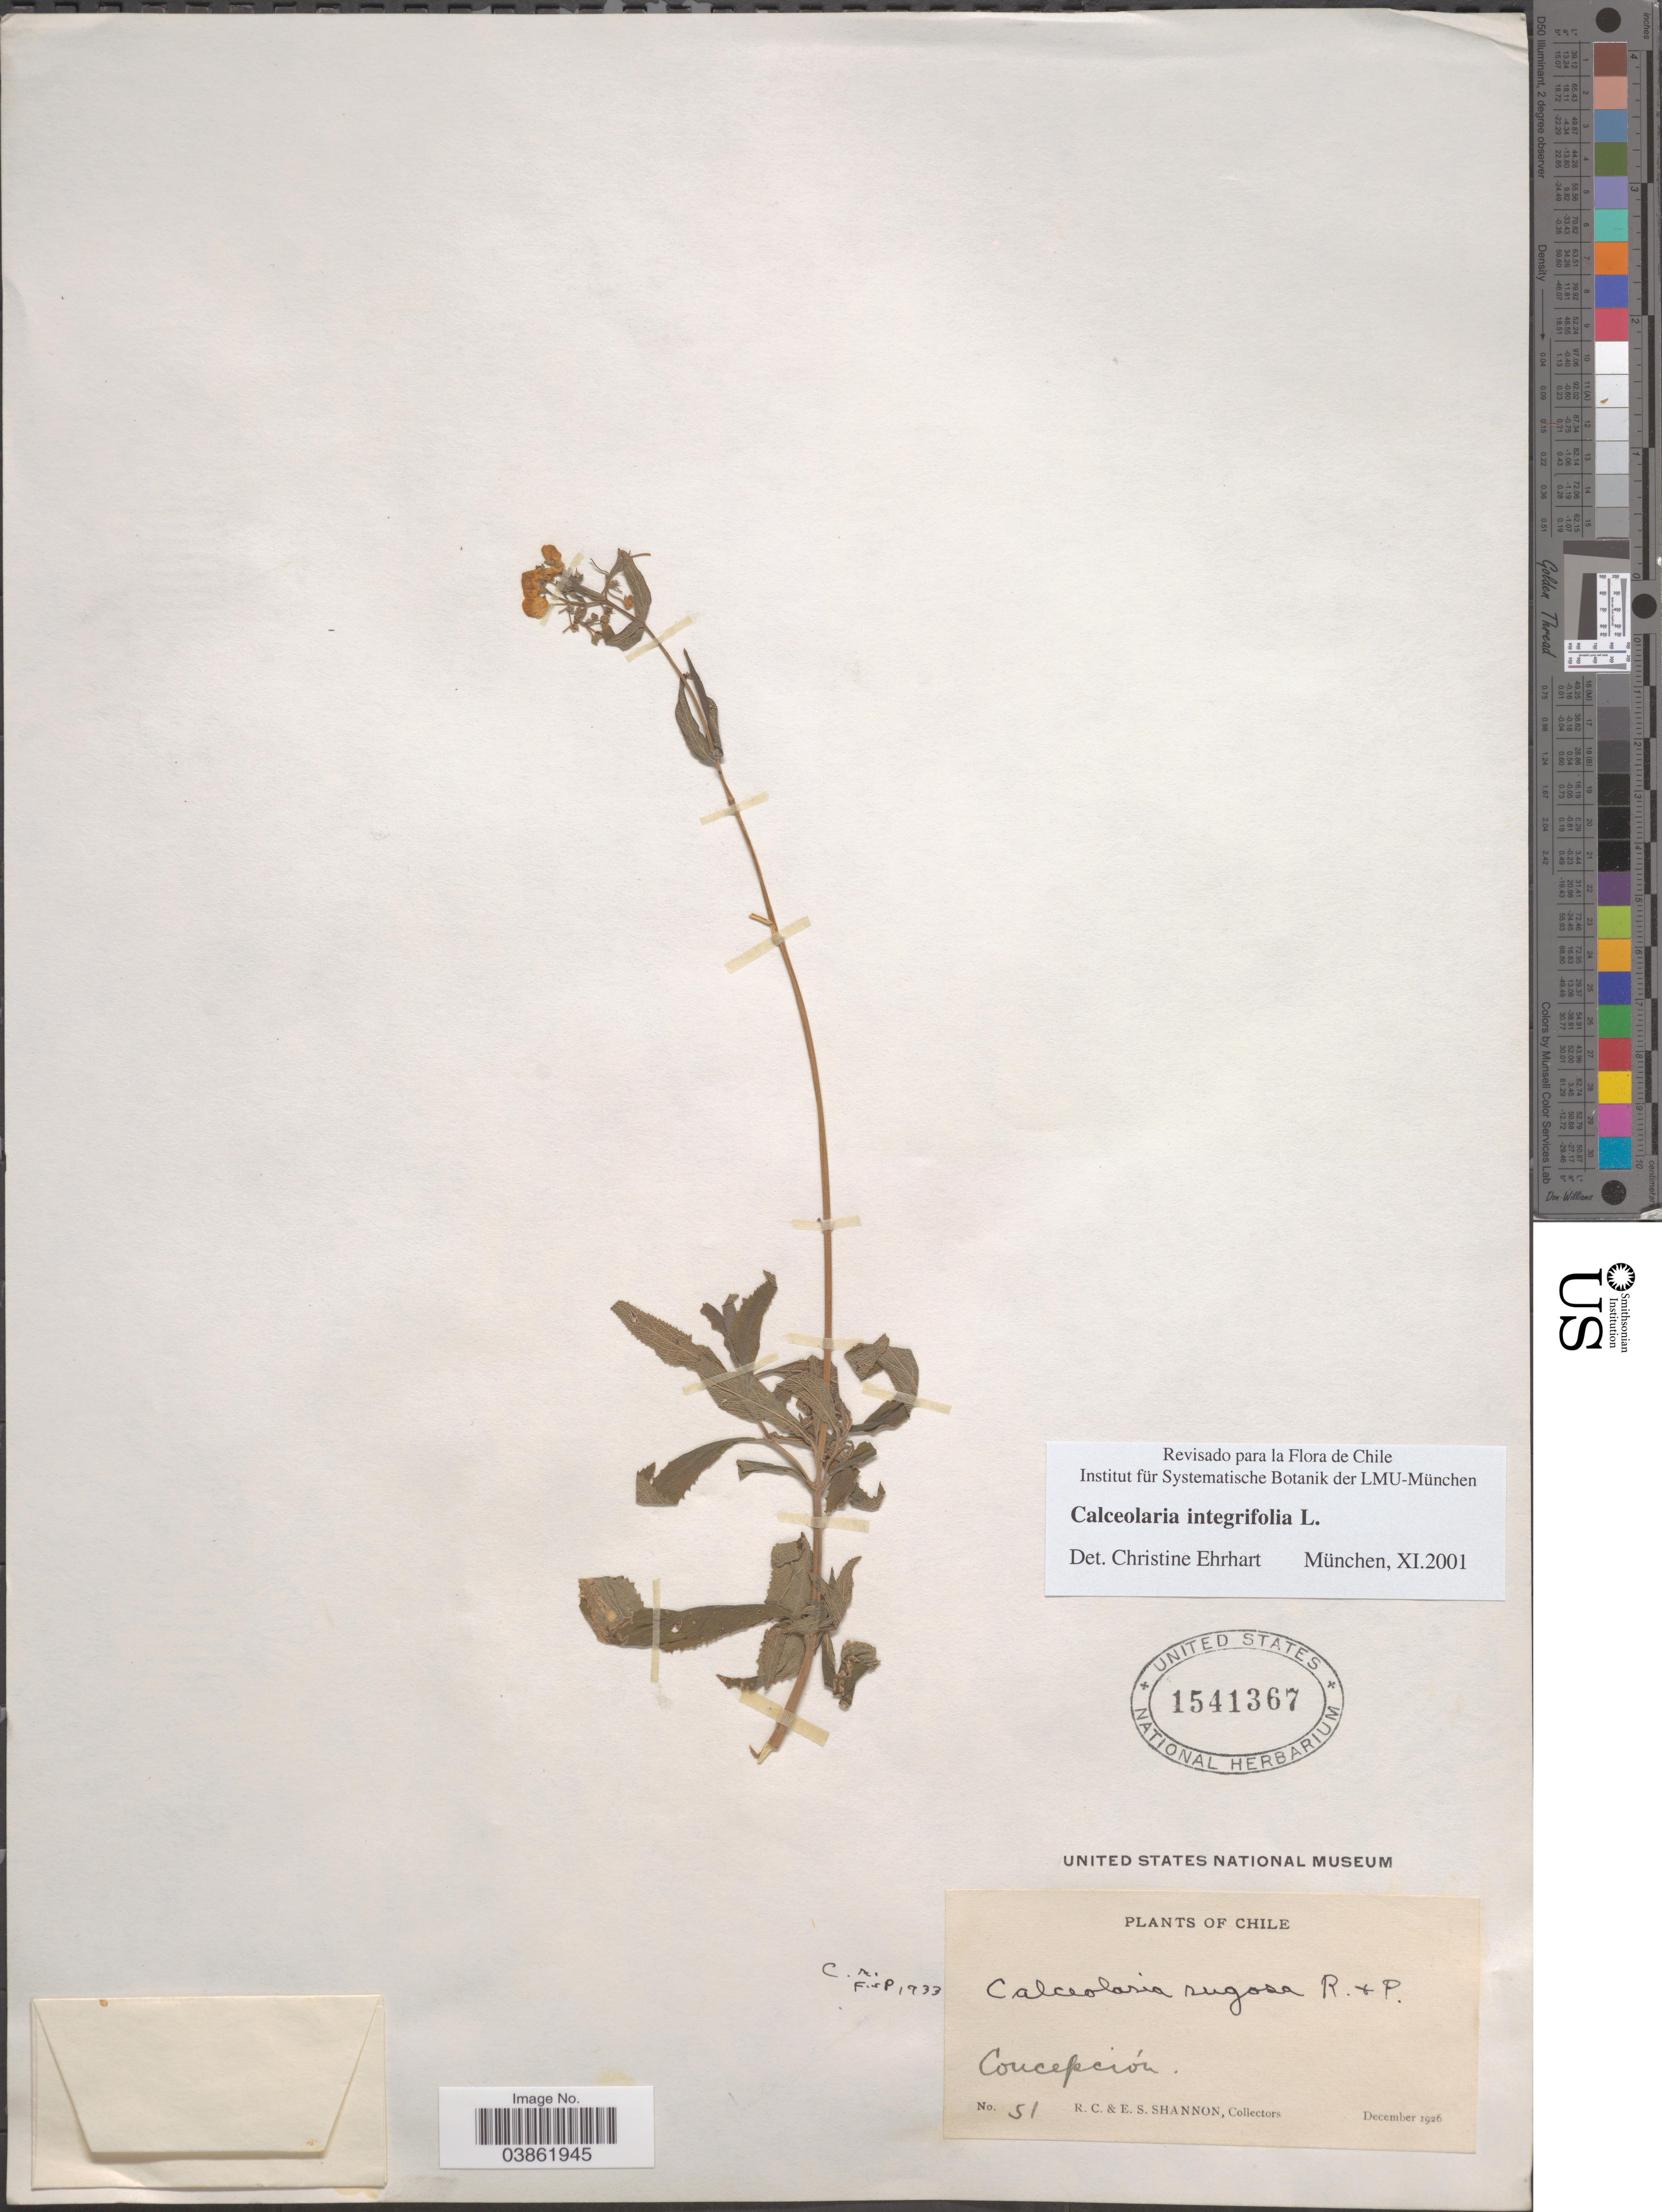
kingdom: Plantae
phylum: Tracheophyta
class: Magnoliopsida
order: Lamiales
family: Calceolariaceae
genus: Calceolaria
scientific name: Calceolaria integrifolia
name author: L.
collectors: R. Shannon & E. Shannon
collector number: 51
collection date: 1926-12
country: Chile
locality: Concepción.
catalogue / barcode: US 1541367